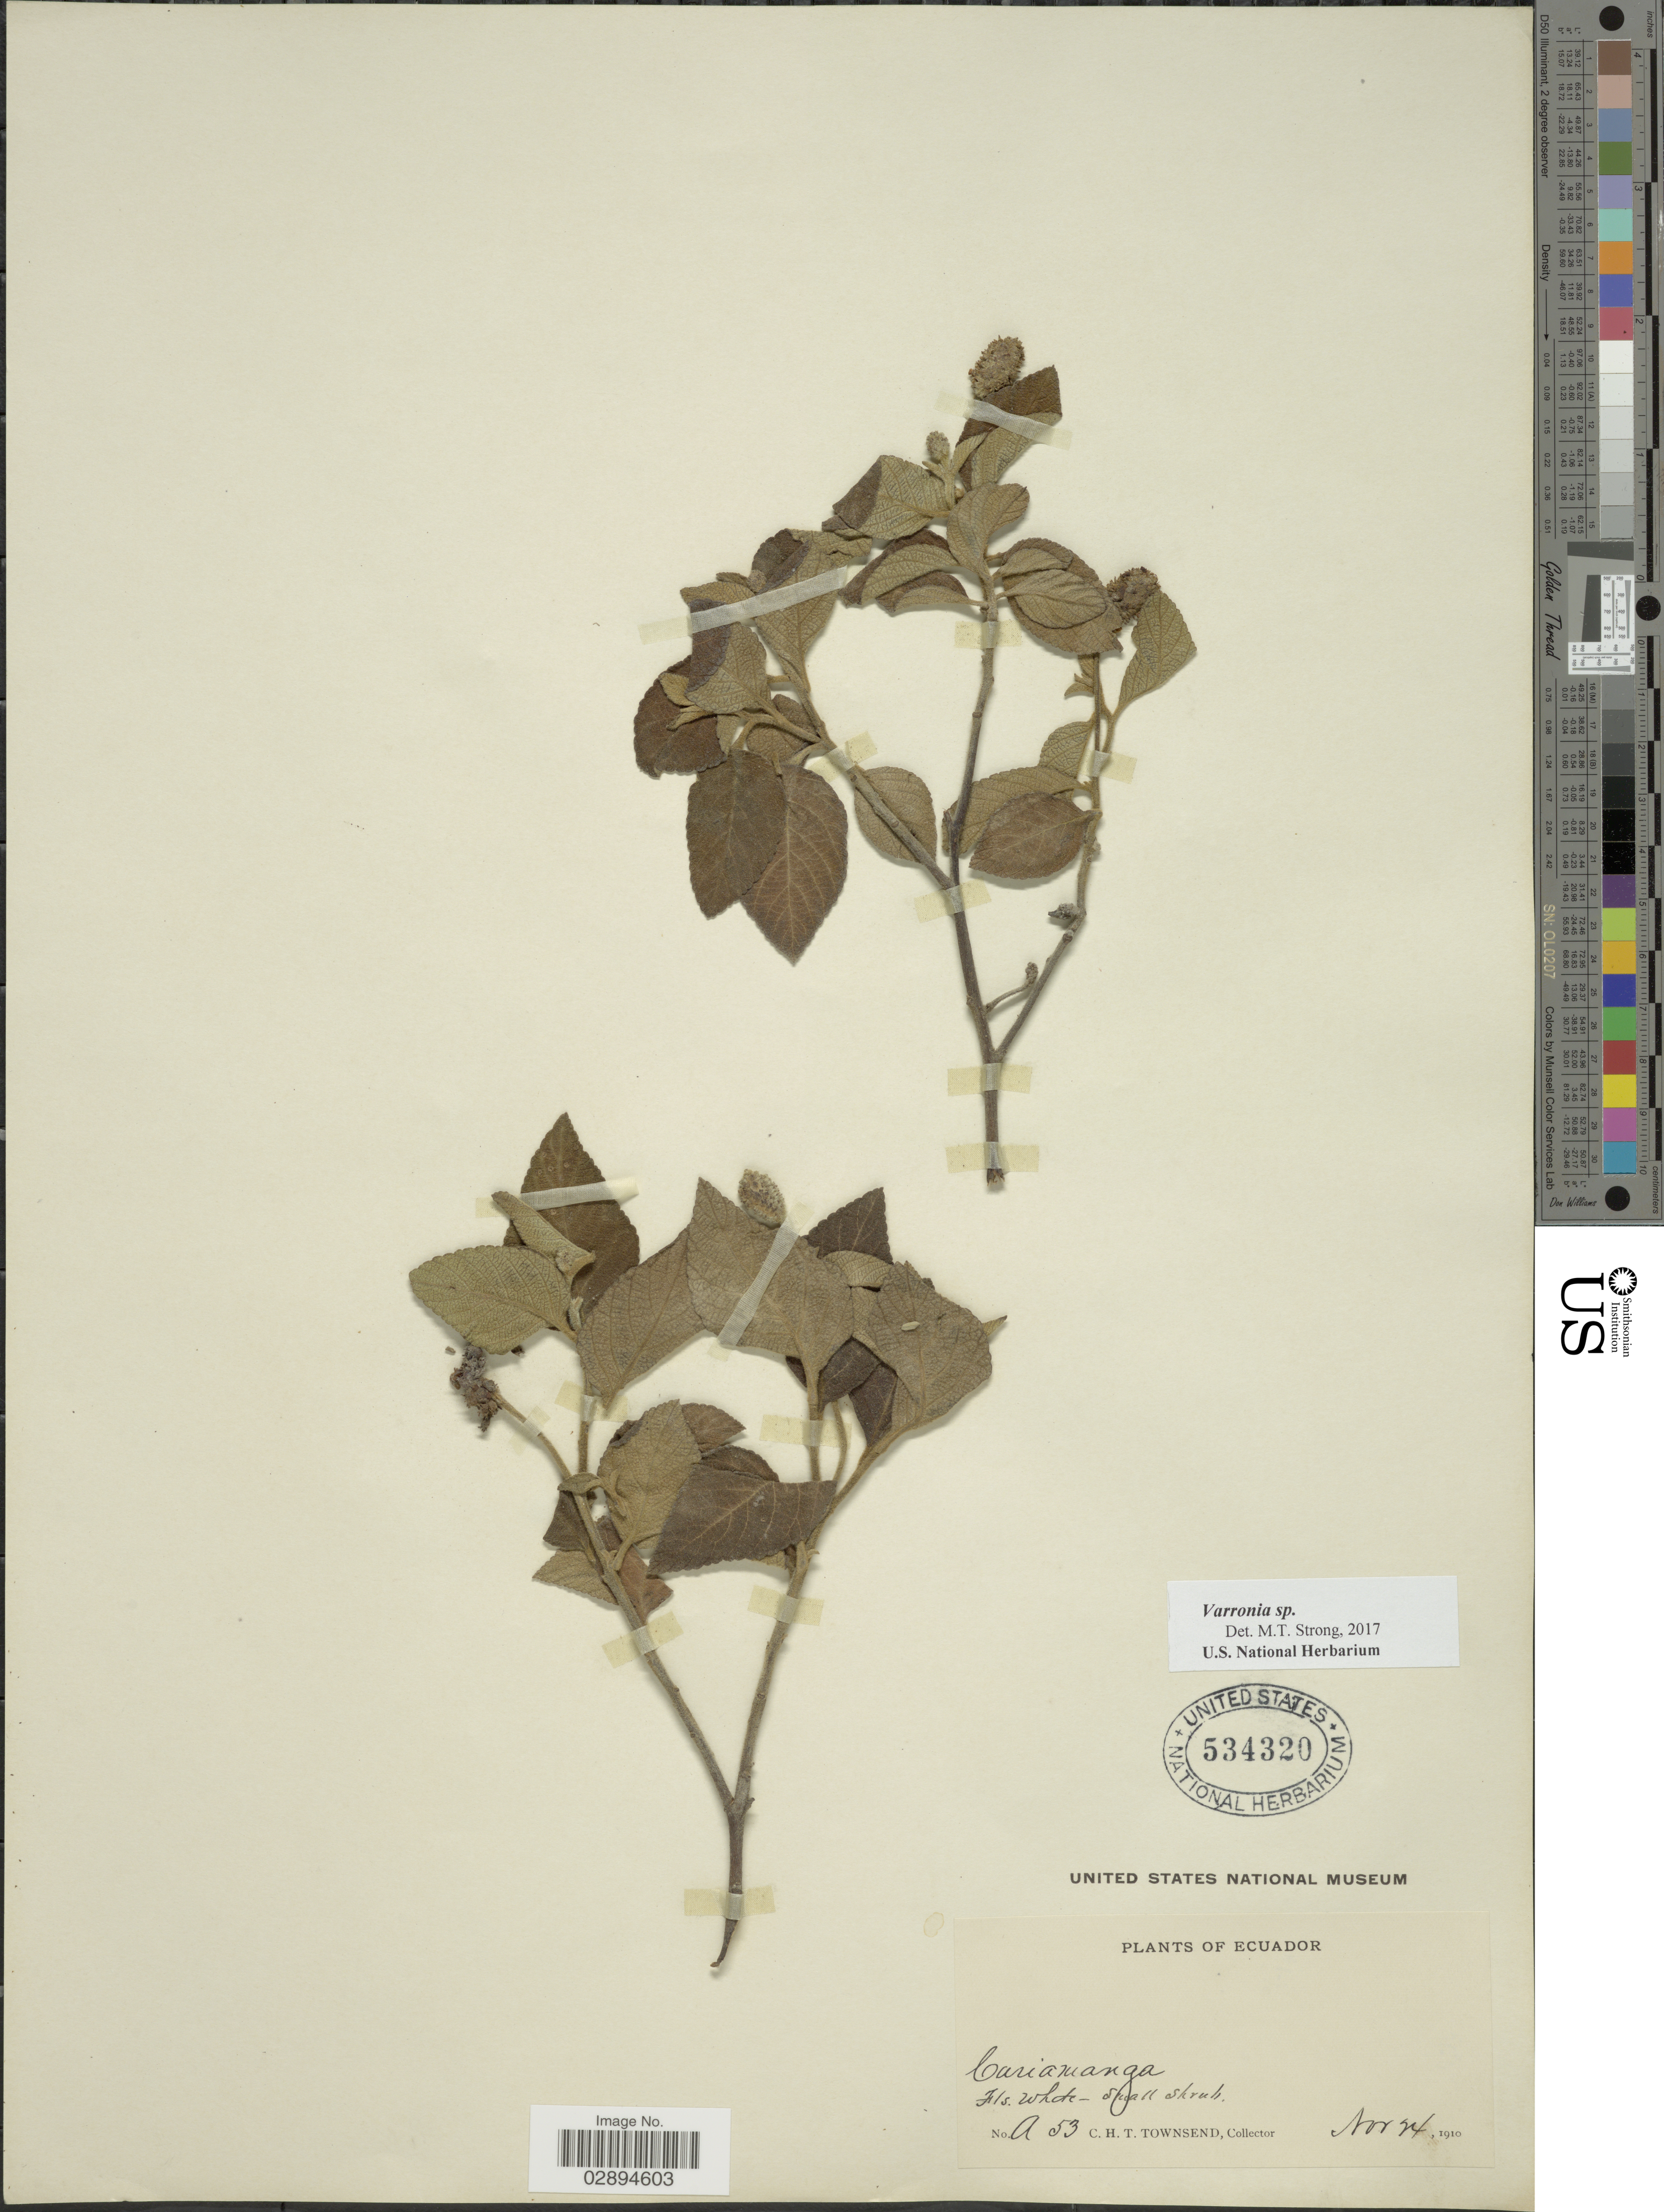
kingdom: Plantae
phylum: Tracheophyta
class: Magnoliopsida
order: Boraginales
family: Cordiaceae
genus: Varronia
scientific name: Varronia sp.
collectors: C. H. T. Townsend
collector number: A 53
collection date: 1910-11-24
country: Ecuador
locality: Cariamanga.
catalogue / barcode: US 534320